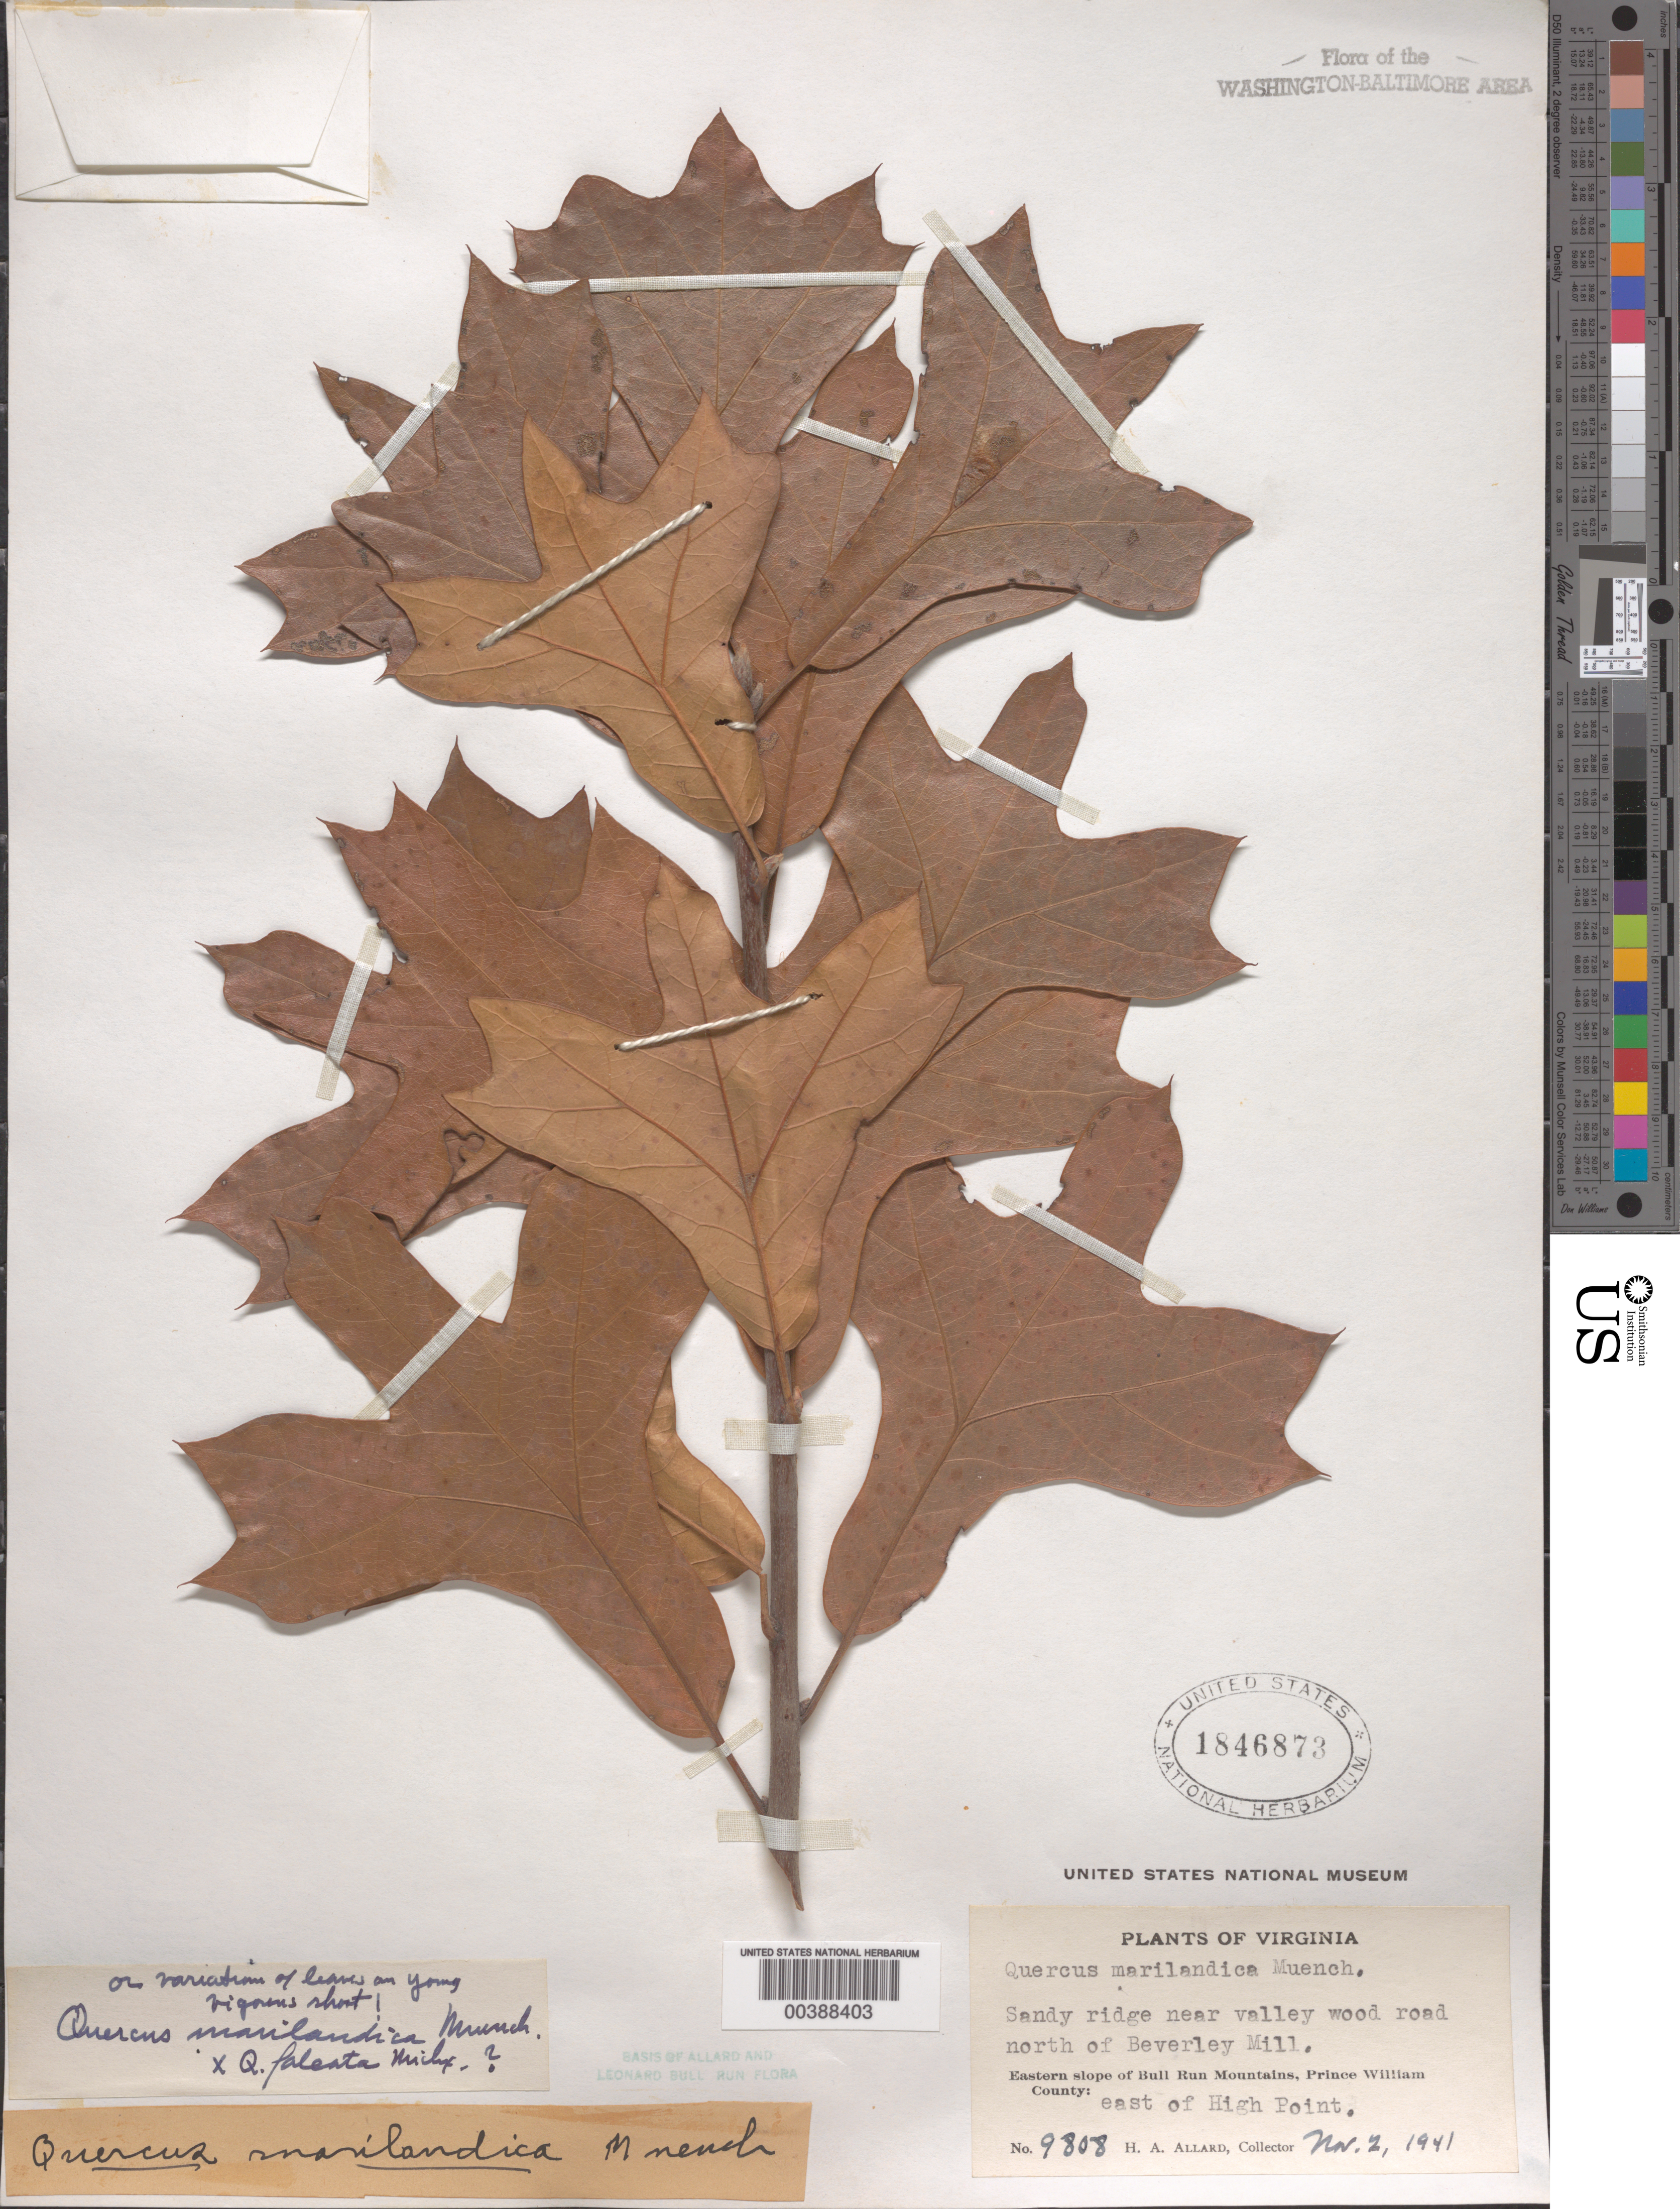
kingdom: Plantae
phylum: Tracheophyta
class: Magnoliopsida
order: Fagales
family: Fagaceae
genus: Quercus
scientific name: Quercus marilandica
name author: (L.) Münchh.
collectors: H. A. Allard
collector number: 9808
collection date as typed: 02 Nov 1941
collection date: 1941-11-02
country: United States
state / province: Virginia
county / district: Prince William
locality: North of Beverley Mill, east of High Point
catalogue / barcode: US 1846873